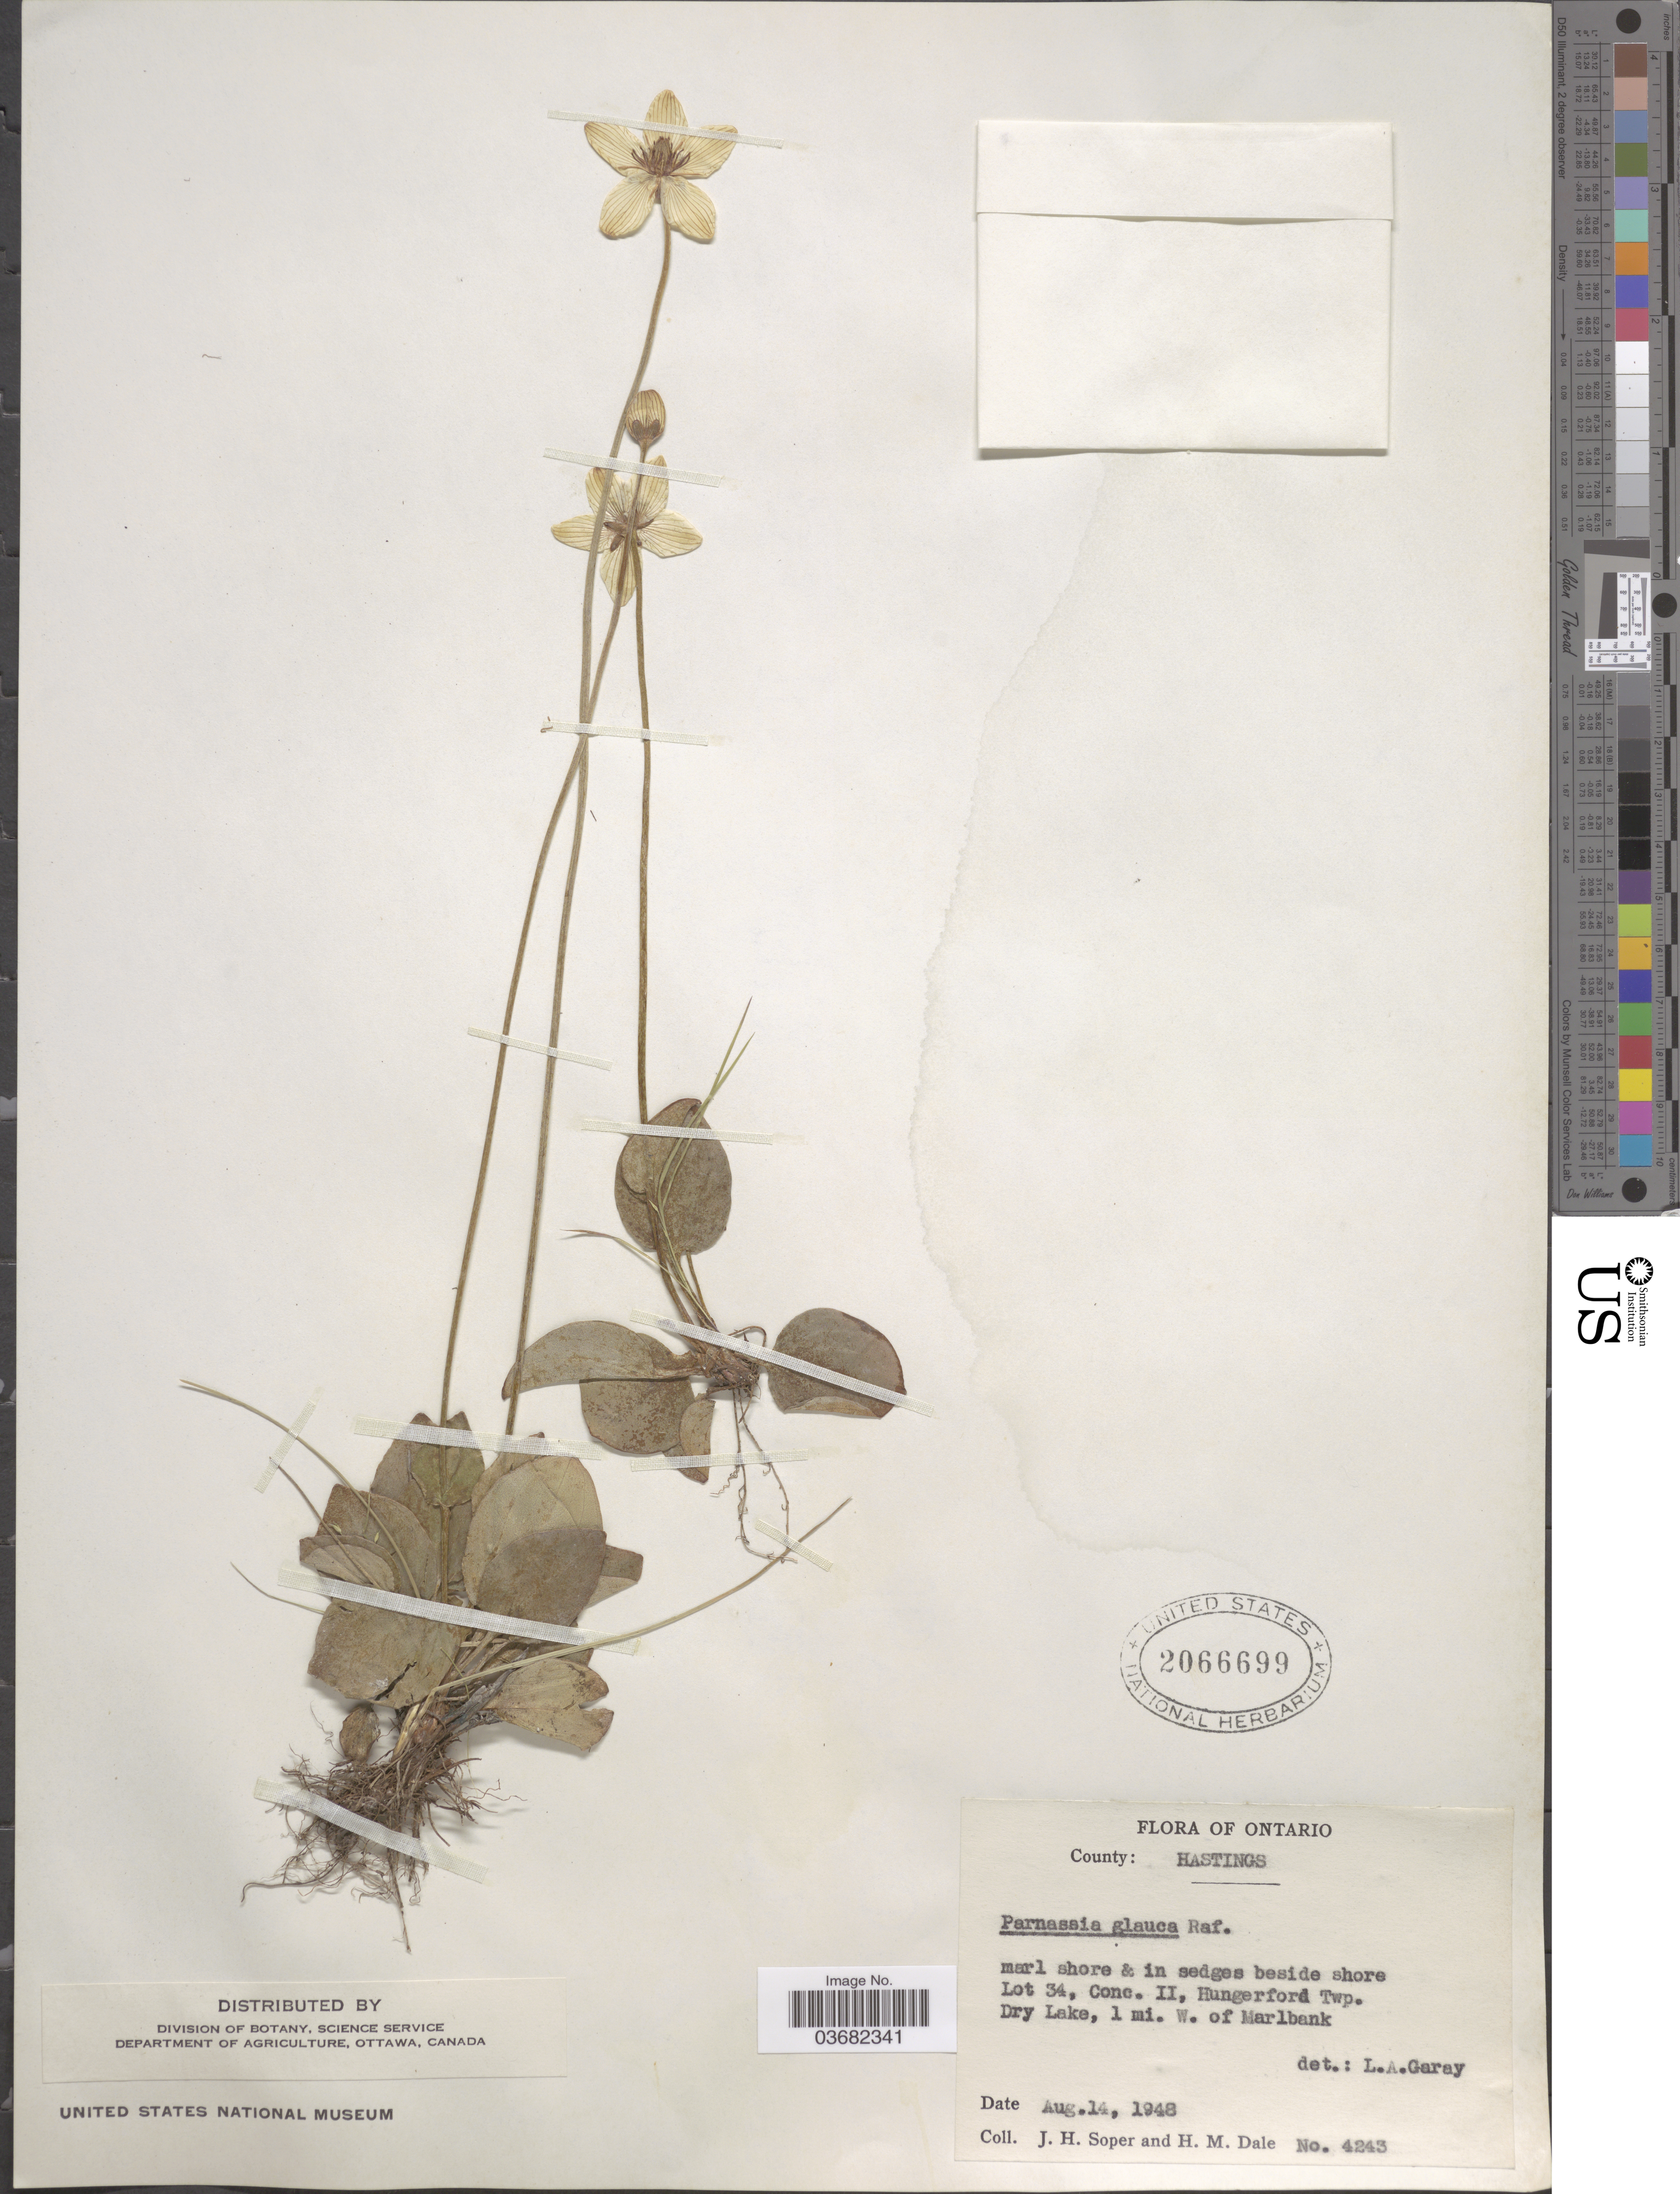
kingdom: Plantae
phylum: Tracheophyta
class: Magnoliopsida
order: Celastrales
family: Parnassiaceae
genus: Parnassia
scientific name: Parnassia grandifolia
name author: DC.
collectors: J. H. Soper & H. M. Dale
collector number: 4243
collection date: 1948-08-14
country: Canada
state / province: Ontario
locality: County: Hastings. Marl shore & in sedges beside shore Lot 34, Conc. II, Hungerford Twp. Dry Lake, 1 mi. W. of Marlbank.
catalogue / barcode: US 2066699